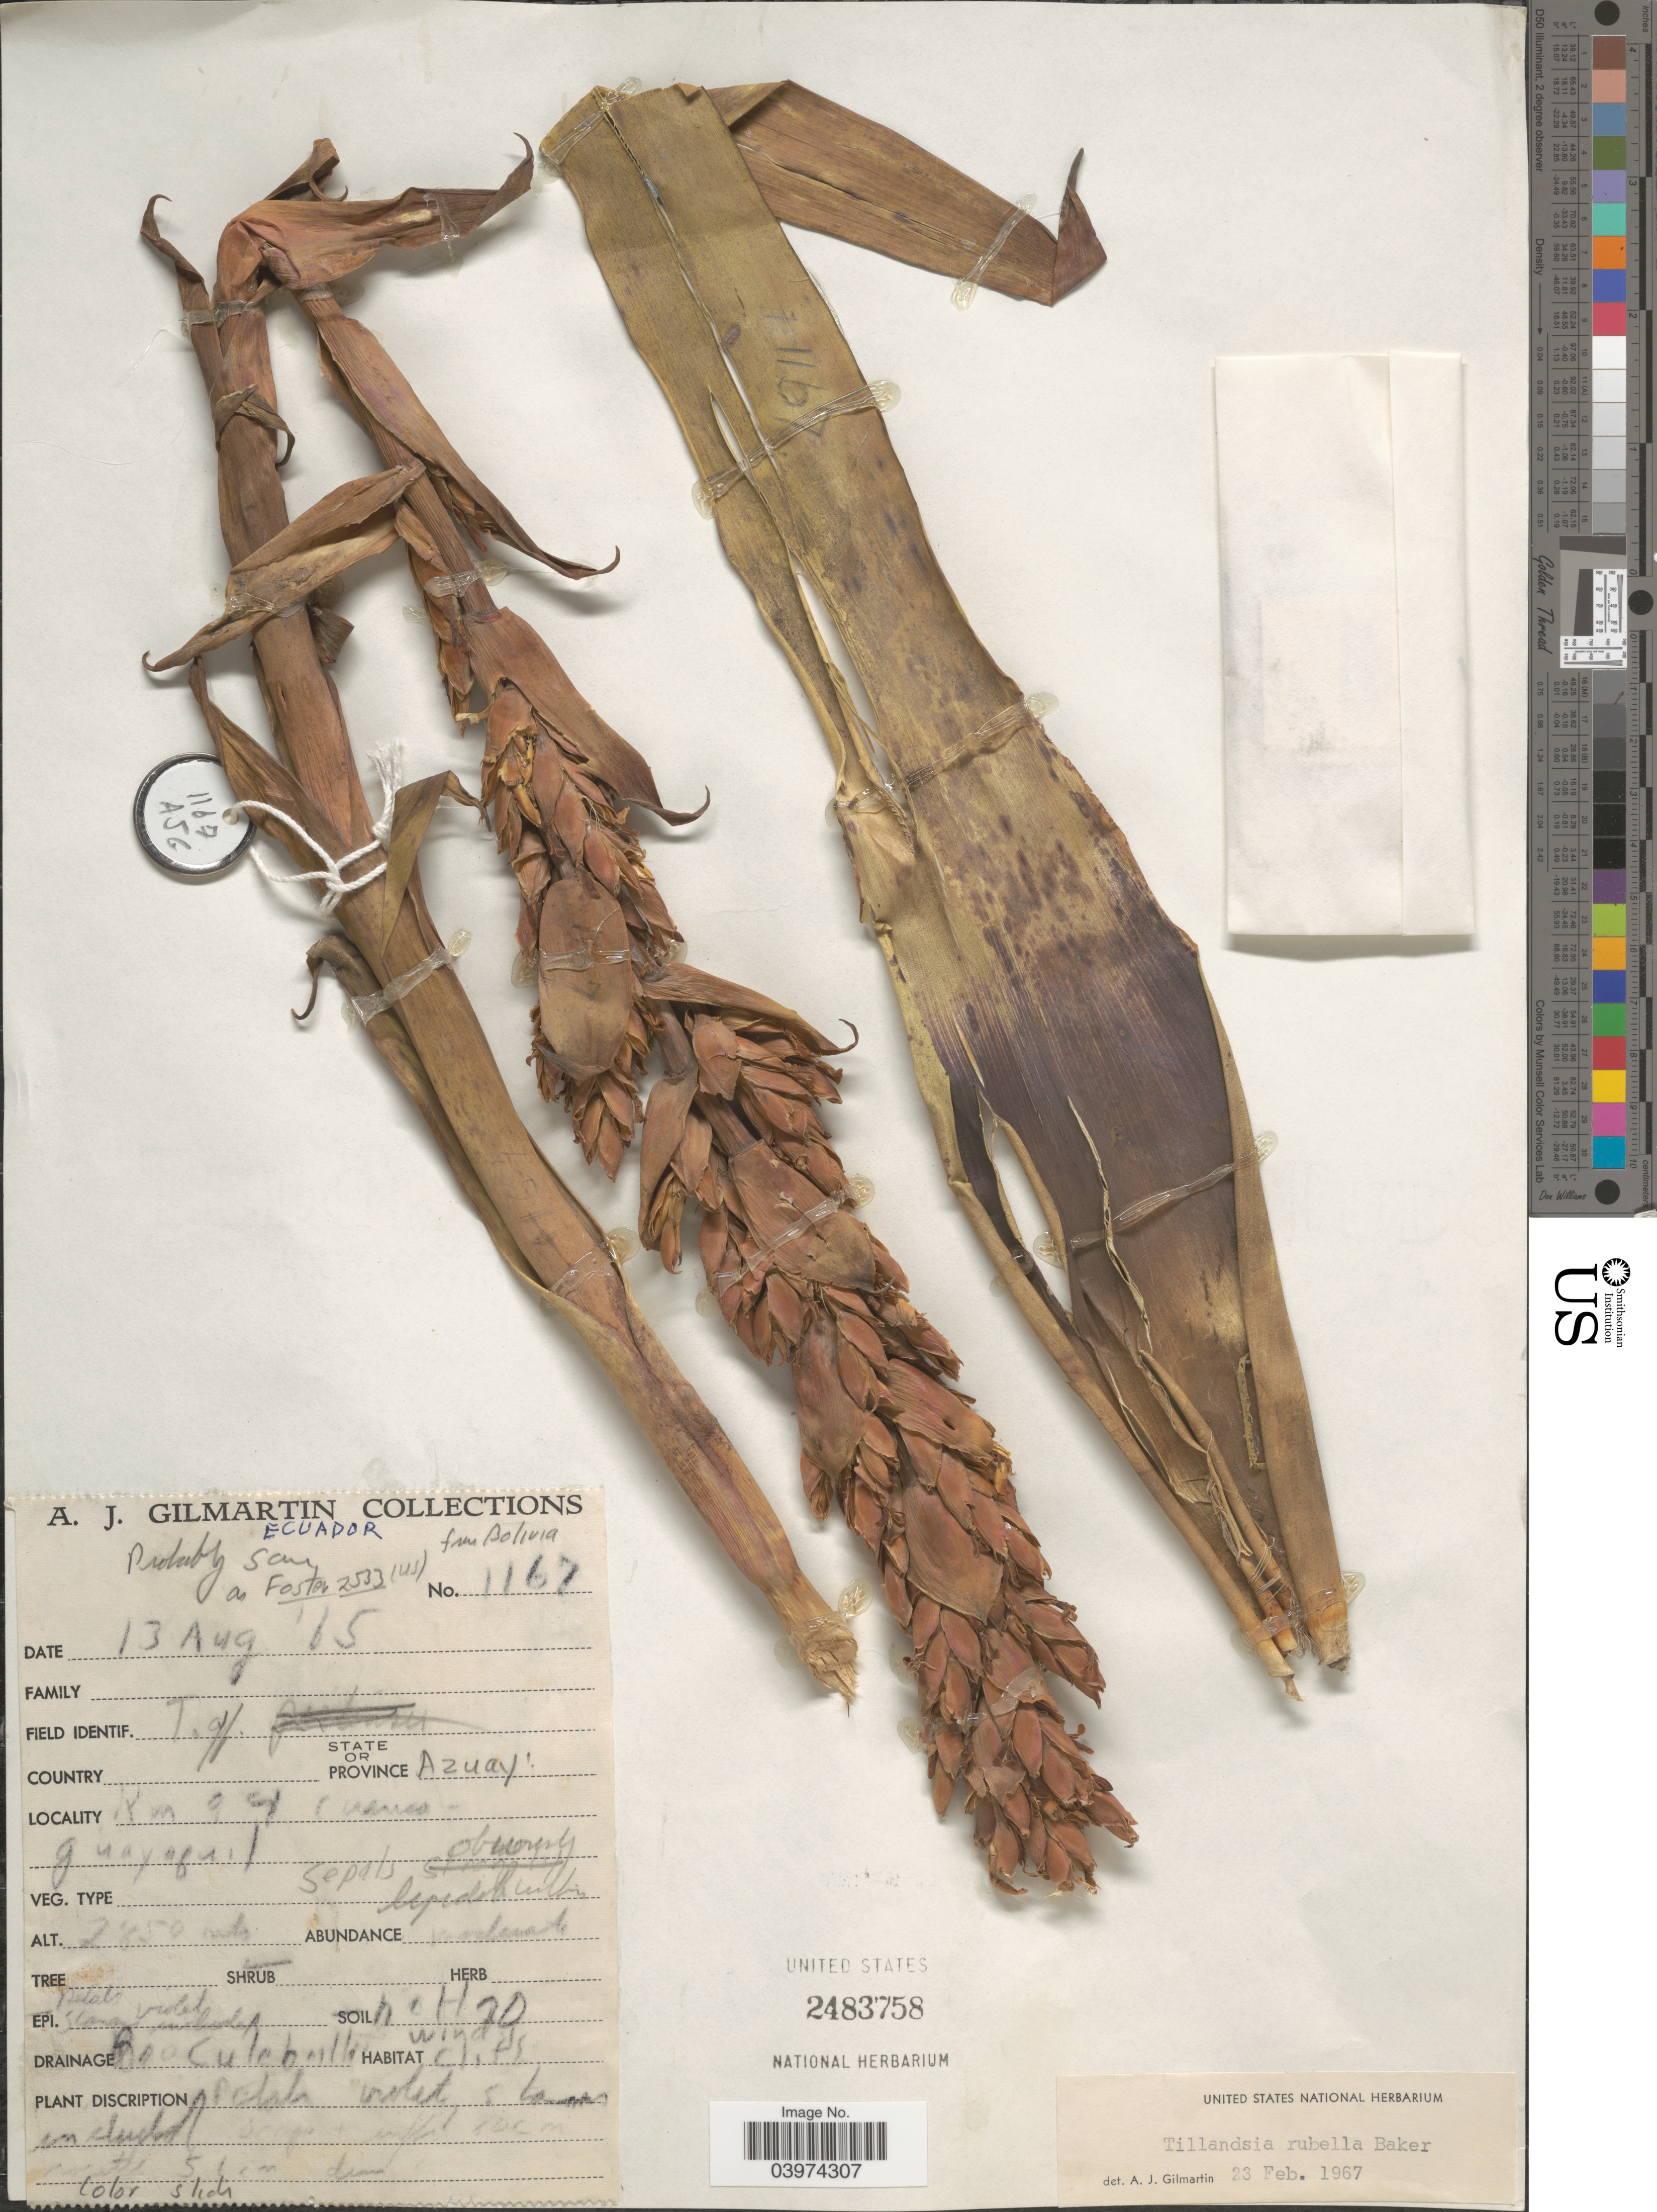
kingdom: Plantae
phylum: Tracheophyta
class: Liliopsida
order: Poales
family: Bromeliaceae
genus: Tillandsia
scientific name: Tillandsia rubella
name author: Baker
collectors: A. J. Gilmartin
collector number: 1167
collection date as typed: Transcribed d/m/y: 13/8/65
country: Ecuador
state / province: Azuay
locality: Km 94 Cuenca - Guyaquil.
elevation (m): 2850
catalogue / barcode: US 2483758